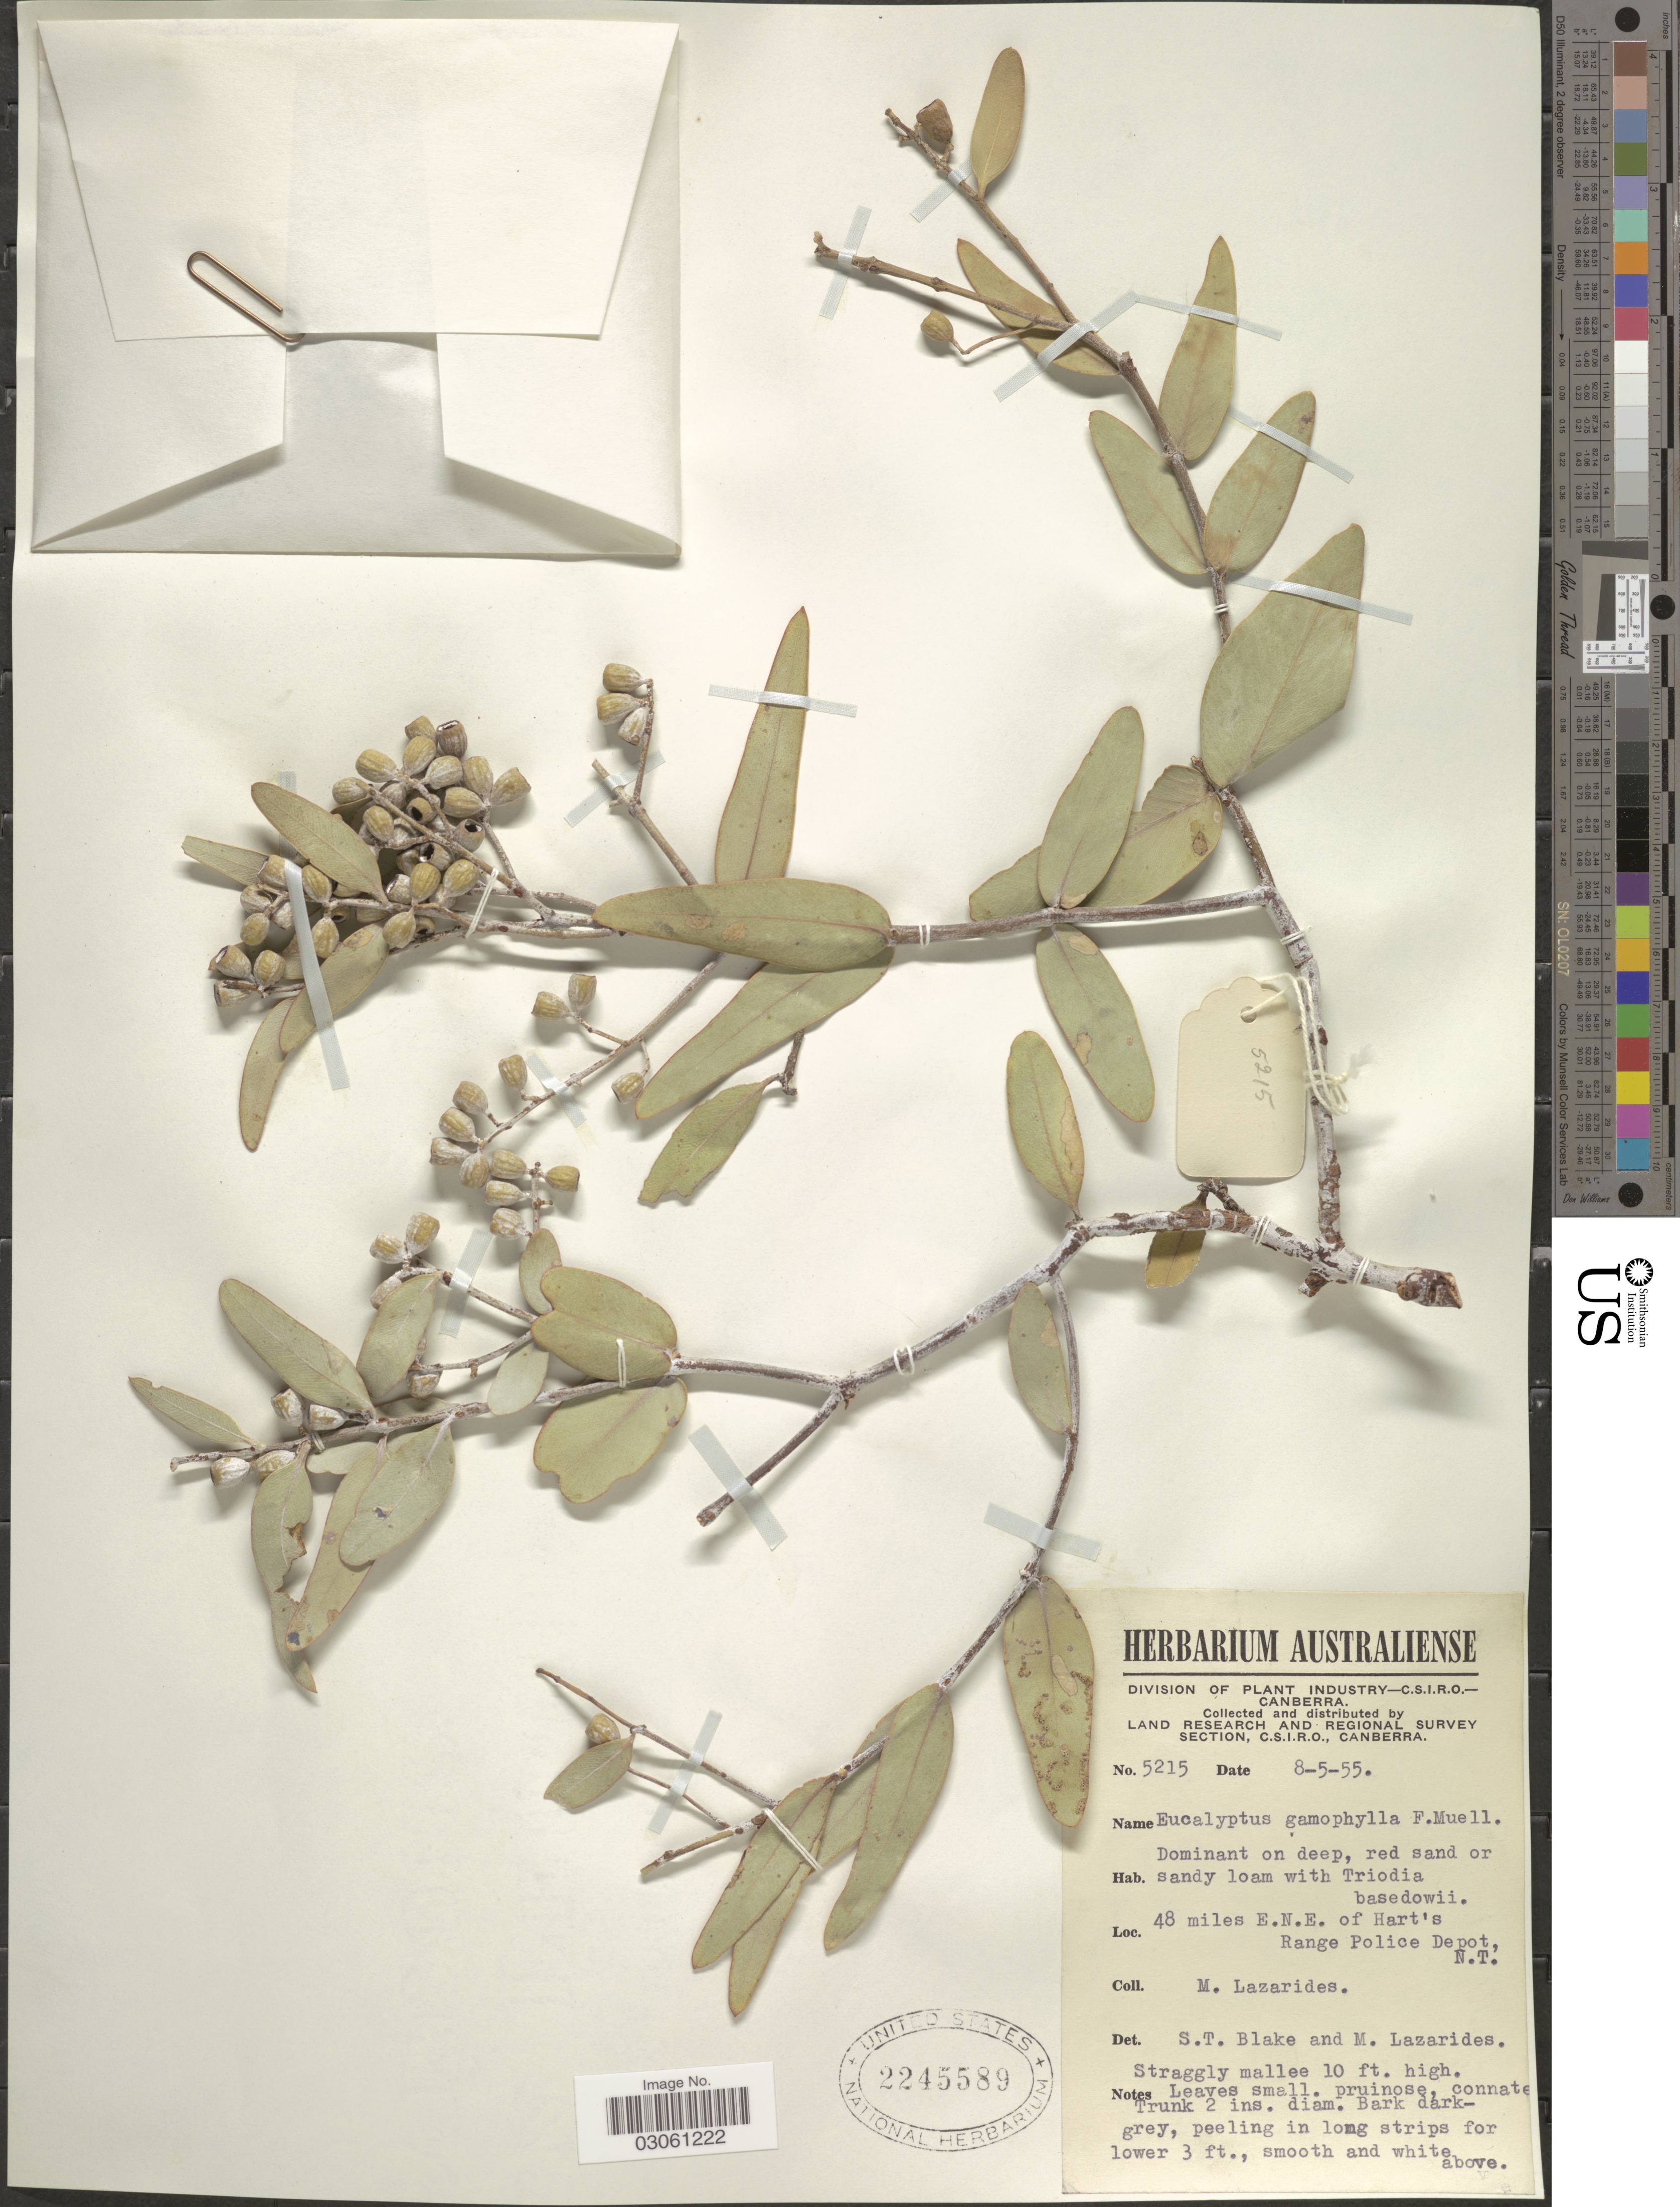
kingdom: Plantae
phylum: Tracheophyta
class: Magnoliopsida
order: Myrtales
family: Myrtaceae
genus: Eucalyptus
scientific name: Eucalyptus gamophylla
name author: F. Muell.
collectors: M. Lazarides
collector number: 5215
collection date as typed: Transcribed d/m/y: 8/5/55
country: Australia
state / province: Northern Territory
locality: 48 miles E.N.E. of Hart's Range Police Depot, N.T.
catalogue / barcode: US 2245589